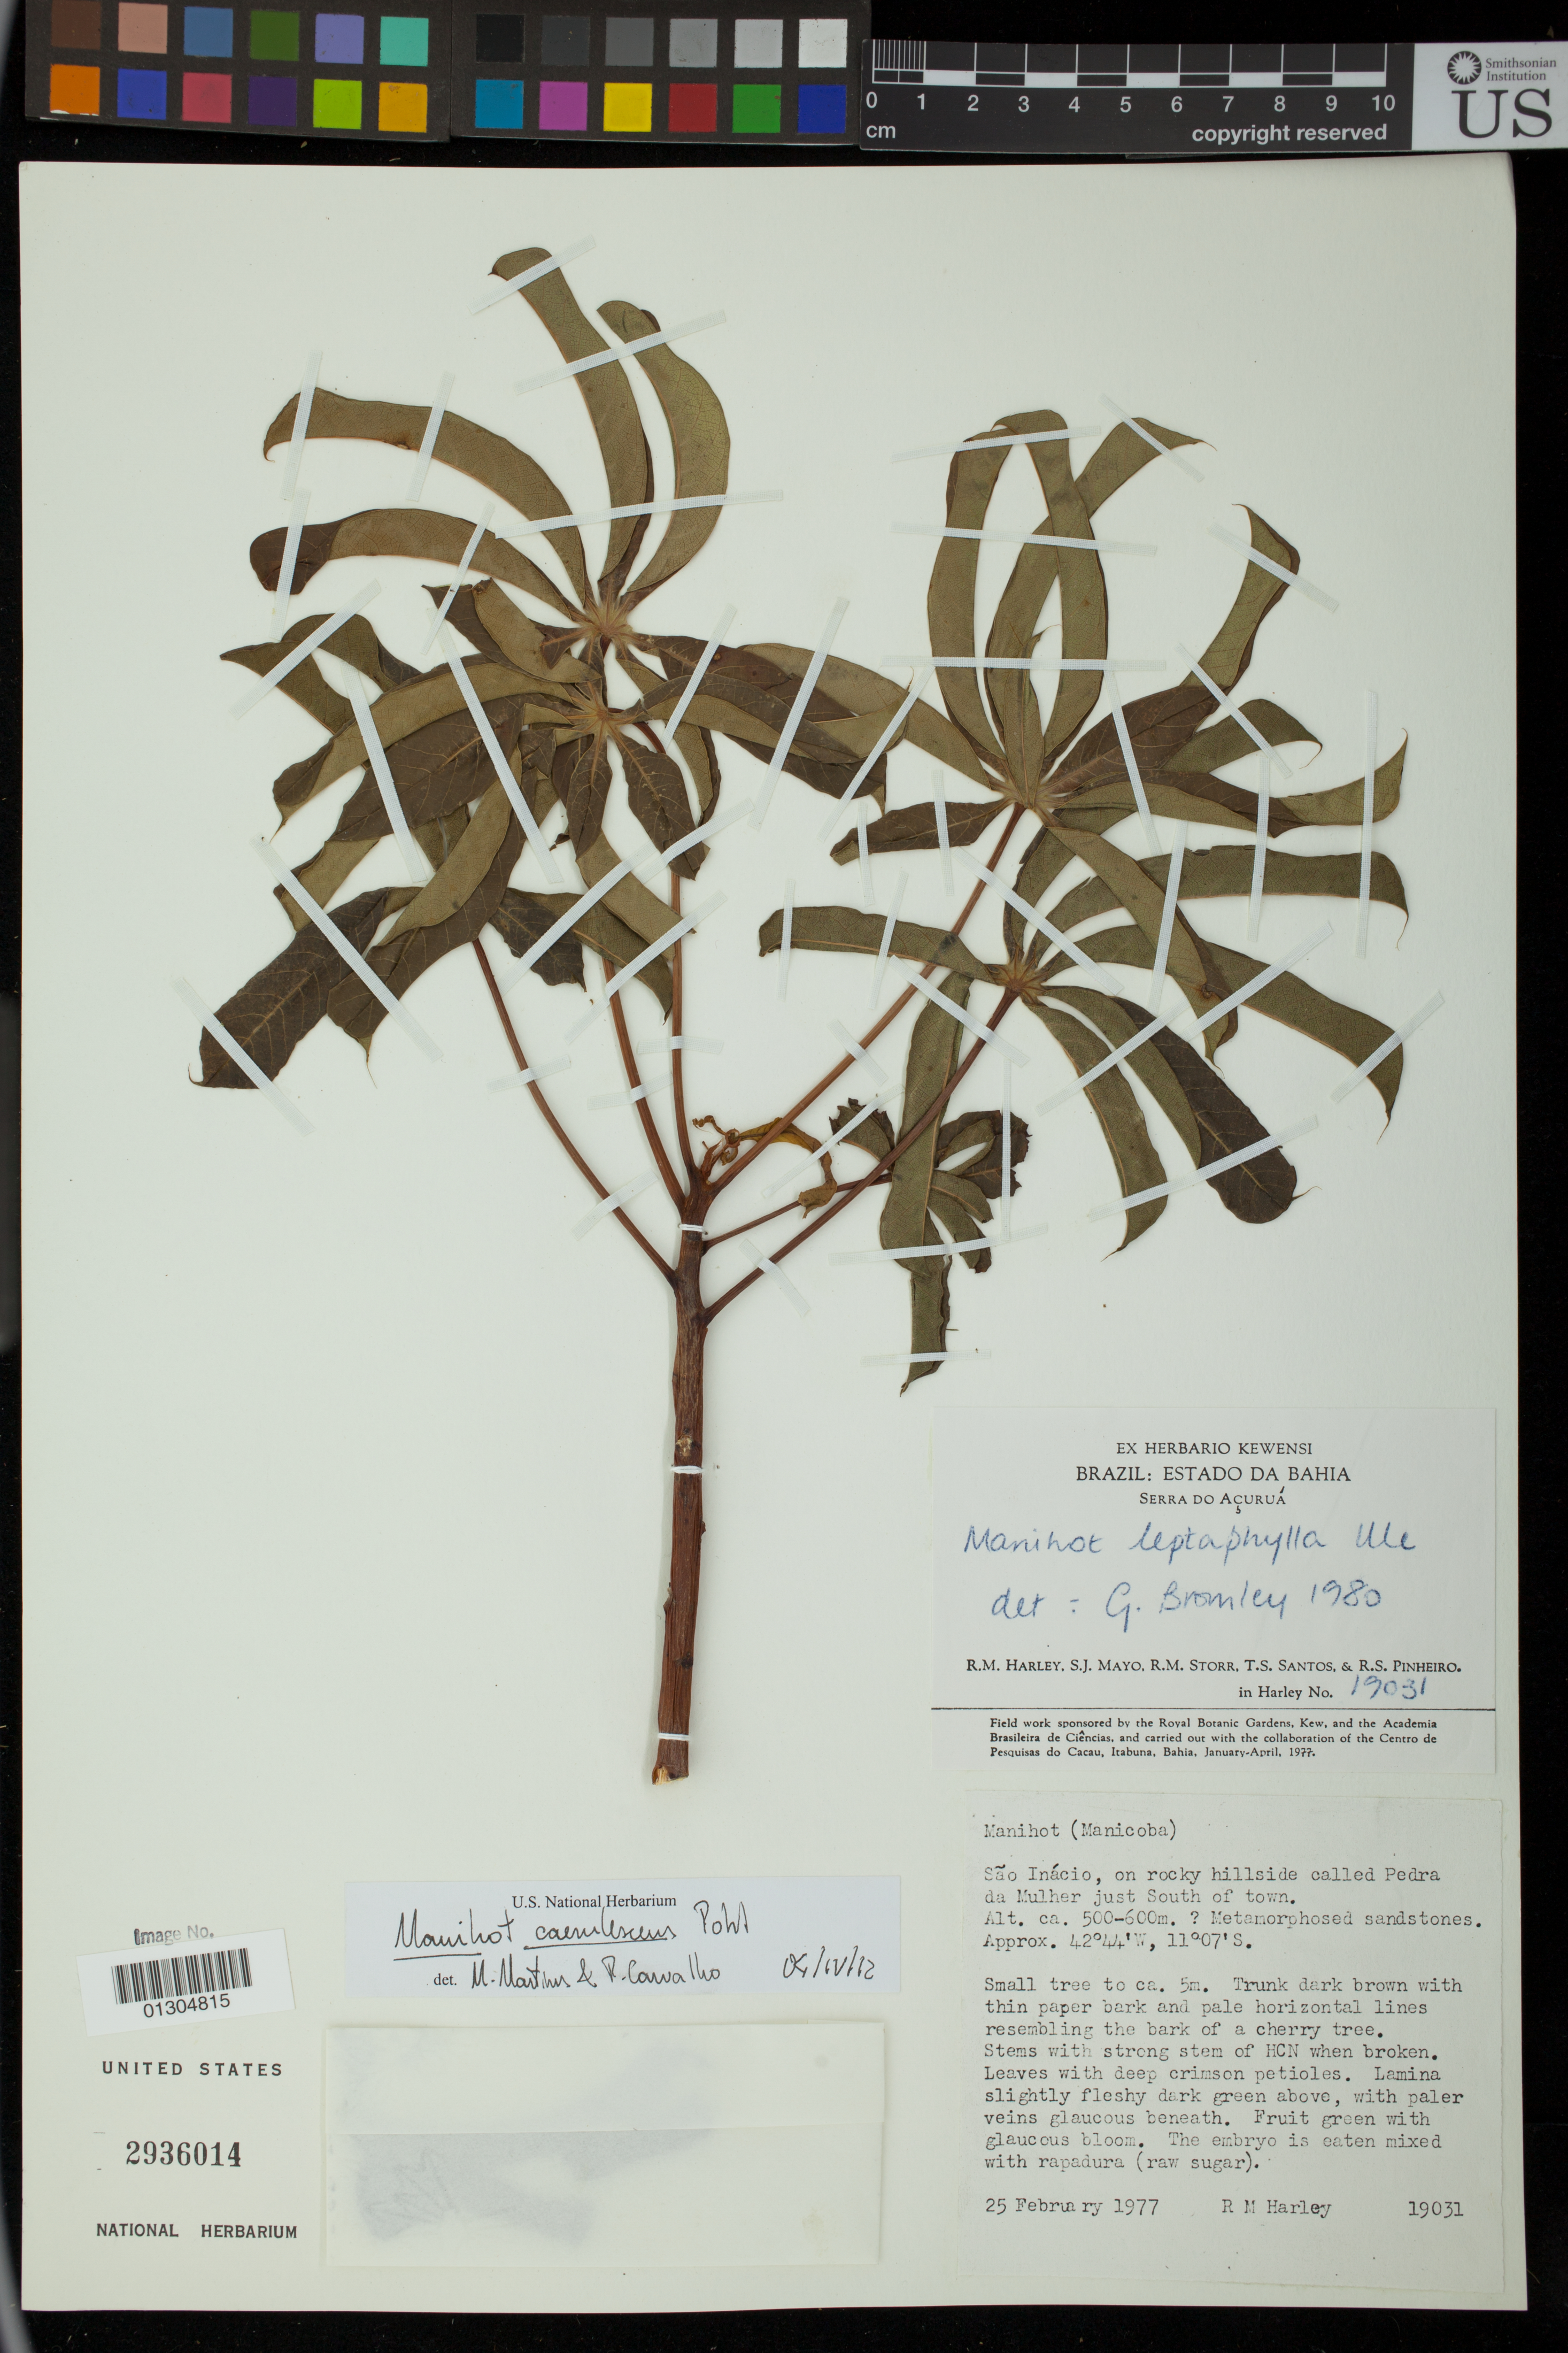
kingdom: Plantae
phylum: Tracheophyta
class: Magnoliopsida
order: Malpighiales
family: Euphorbiaceae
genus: Manihot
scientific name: Manihot caerulescens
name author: Pohl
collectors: R. M. Harley, S. J. Mayo, R. M. Storr, T. S. Santos & R. S. Pinheiro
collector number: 19031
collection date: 1977-02-25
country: Brazil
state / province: Bahia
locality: São Inácio, on rocky hillside called Pedra da Mulher just South of town.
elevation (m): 500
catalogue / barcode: US 2936014